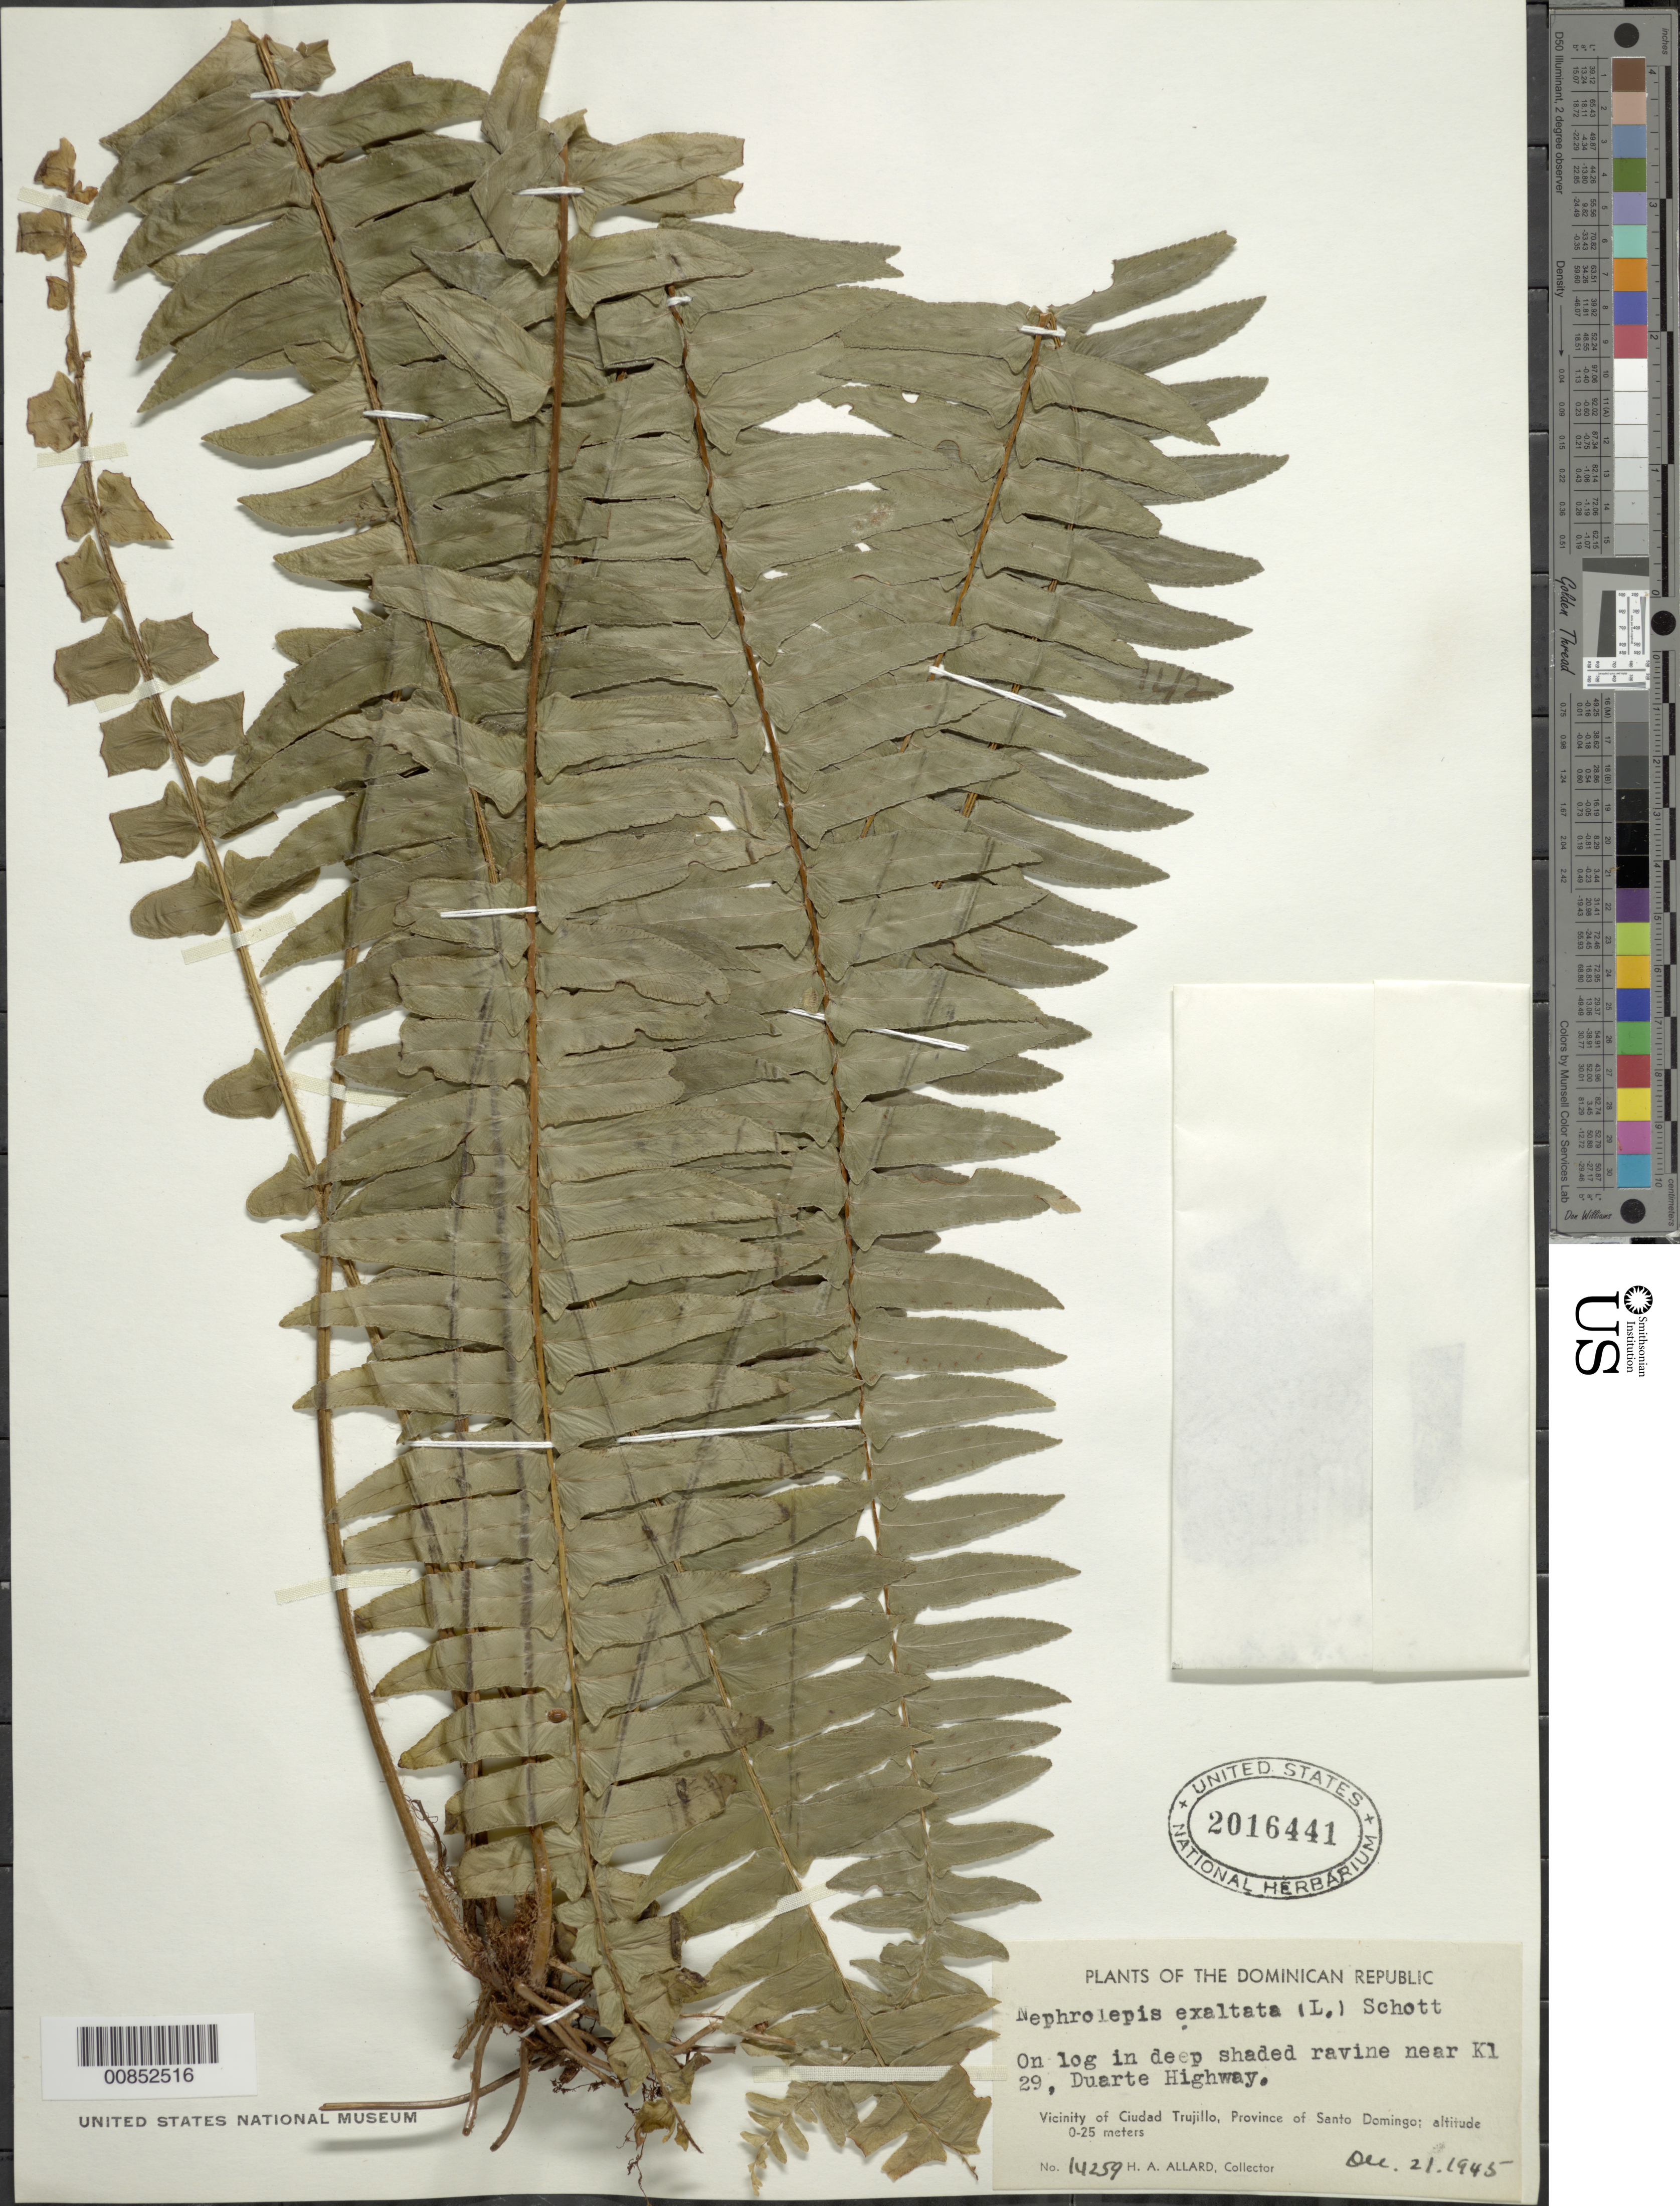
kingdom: Plantae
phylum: Tracheophyta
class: Polypodiopsida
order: Polypodiales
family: Nephrolepidaceae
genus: Nephrolepis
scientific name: Nephrolepis exaltata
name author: (L.) Schott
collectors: H. A. Allard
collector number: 14259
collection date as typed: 21 Dec 1945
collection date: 1945-12-21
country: Dominican Republic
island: Hispaniola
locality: Prov. Santo Domingo, vicinity of Ciudad Trujillo, near Kl 29, Duarte Highway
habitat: On log in deep shaded ravine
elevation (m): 0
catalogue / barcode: US 2016441